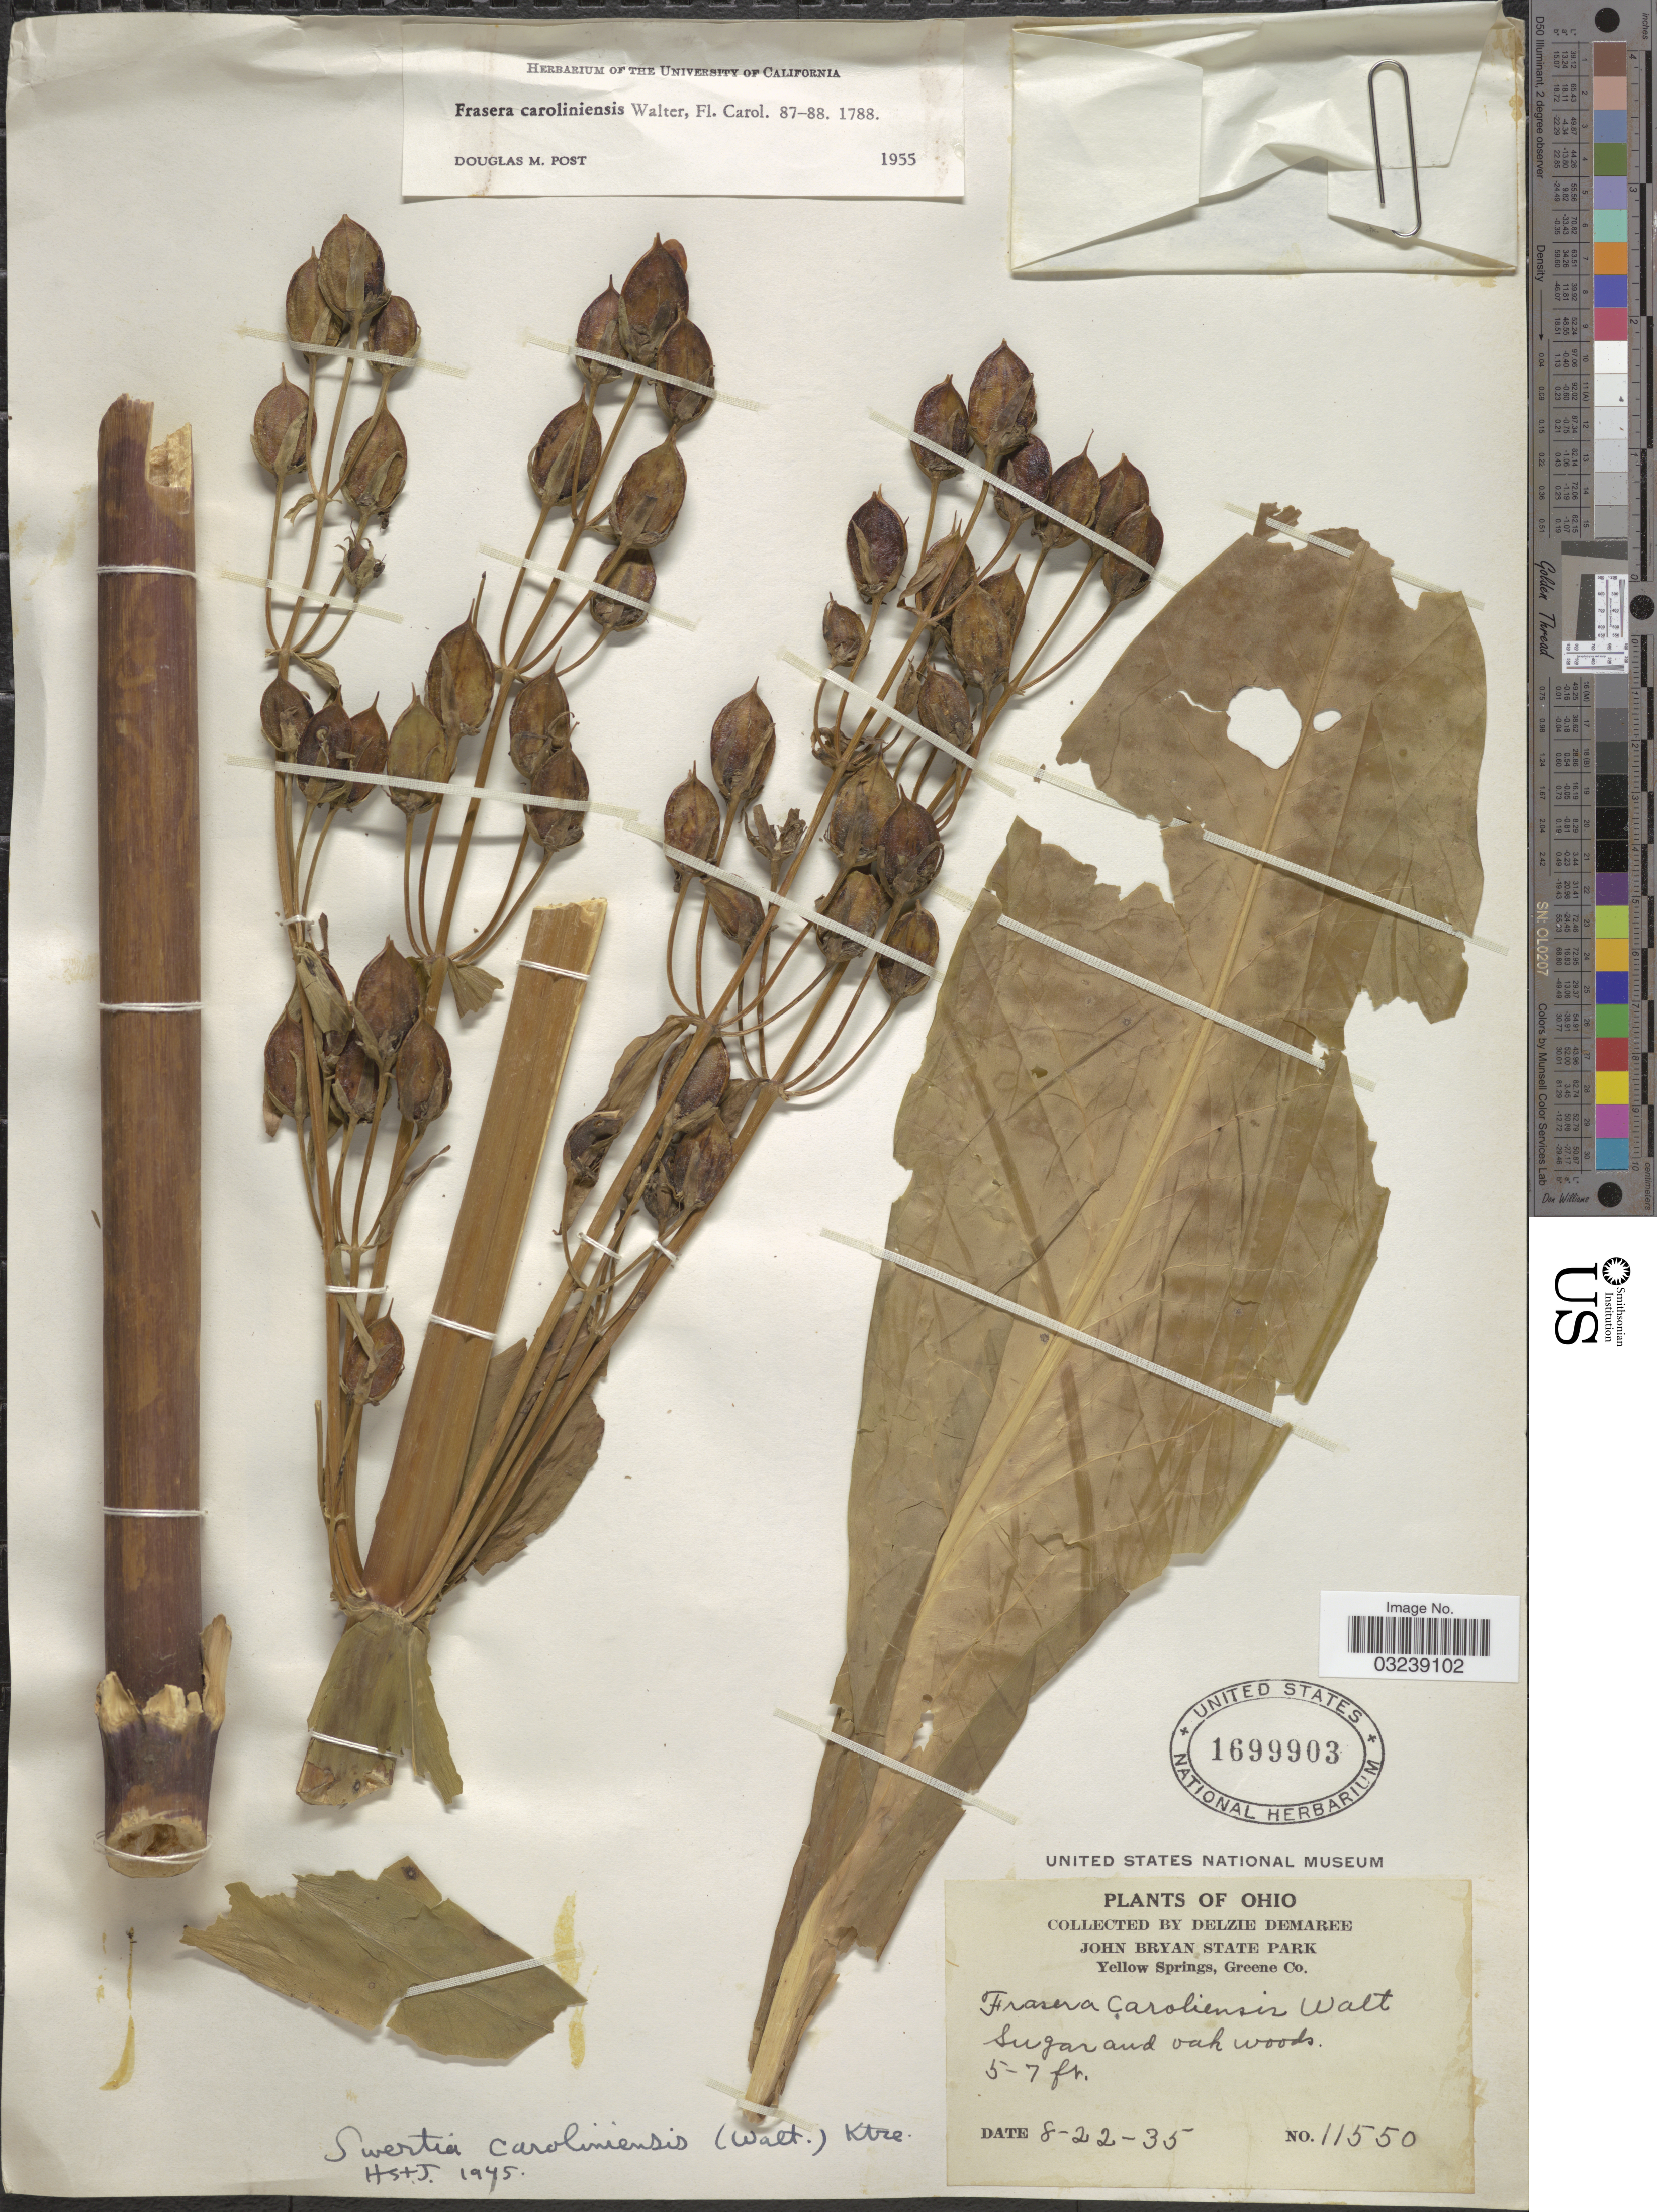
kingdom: Plantae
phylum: Tracheophyta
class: Magnoliopsida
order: Gentianales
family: Gentianaceae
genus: Frasera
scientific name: Frasera caroliniensis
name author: Walter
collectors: D. Demaree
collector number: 11550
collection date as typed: Transcribed d/m/y: 22/8/35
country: United States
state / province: Ohio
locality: John Bryan State Park. Yellow Springs, Greene Co.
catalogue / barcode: US 1699903